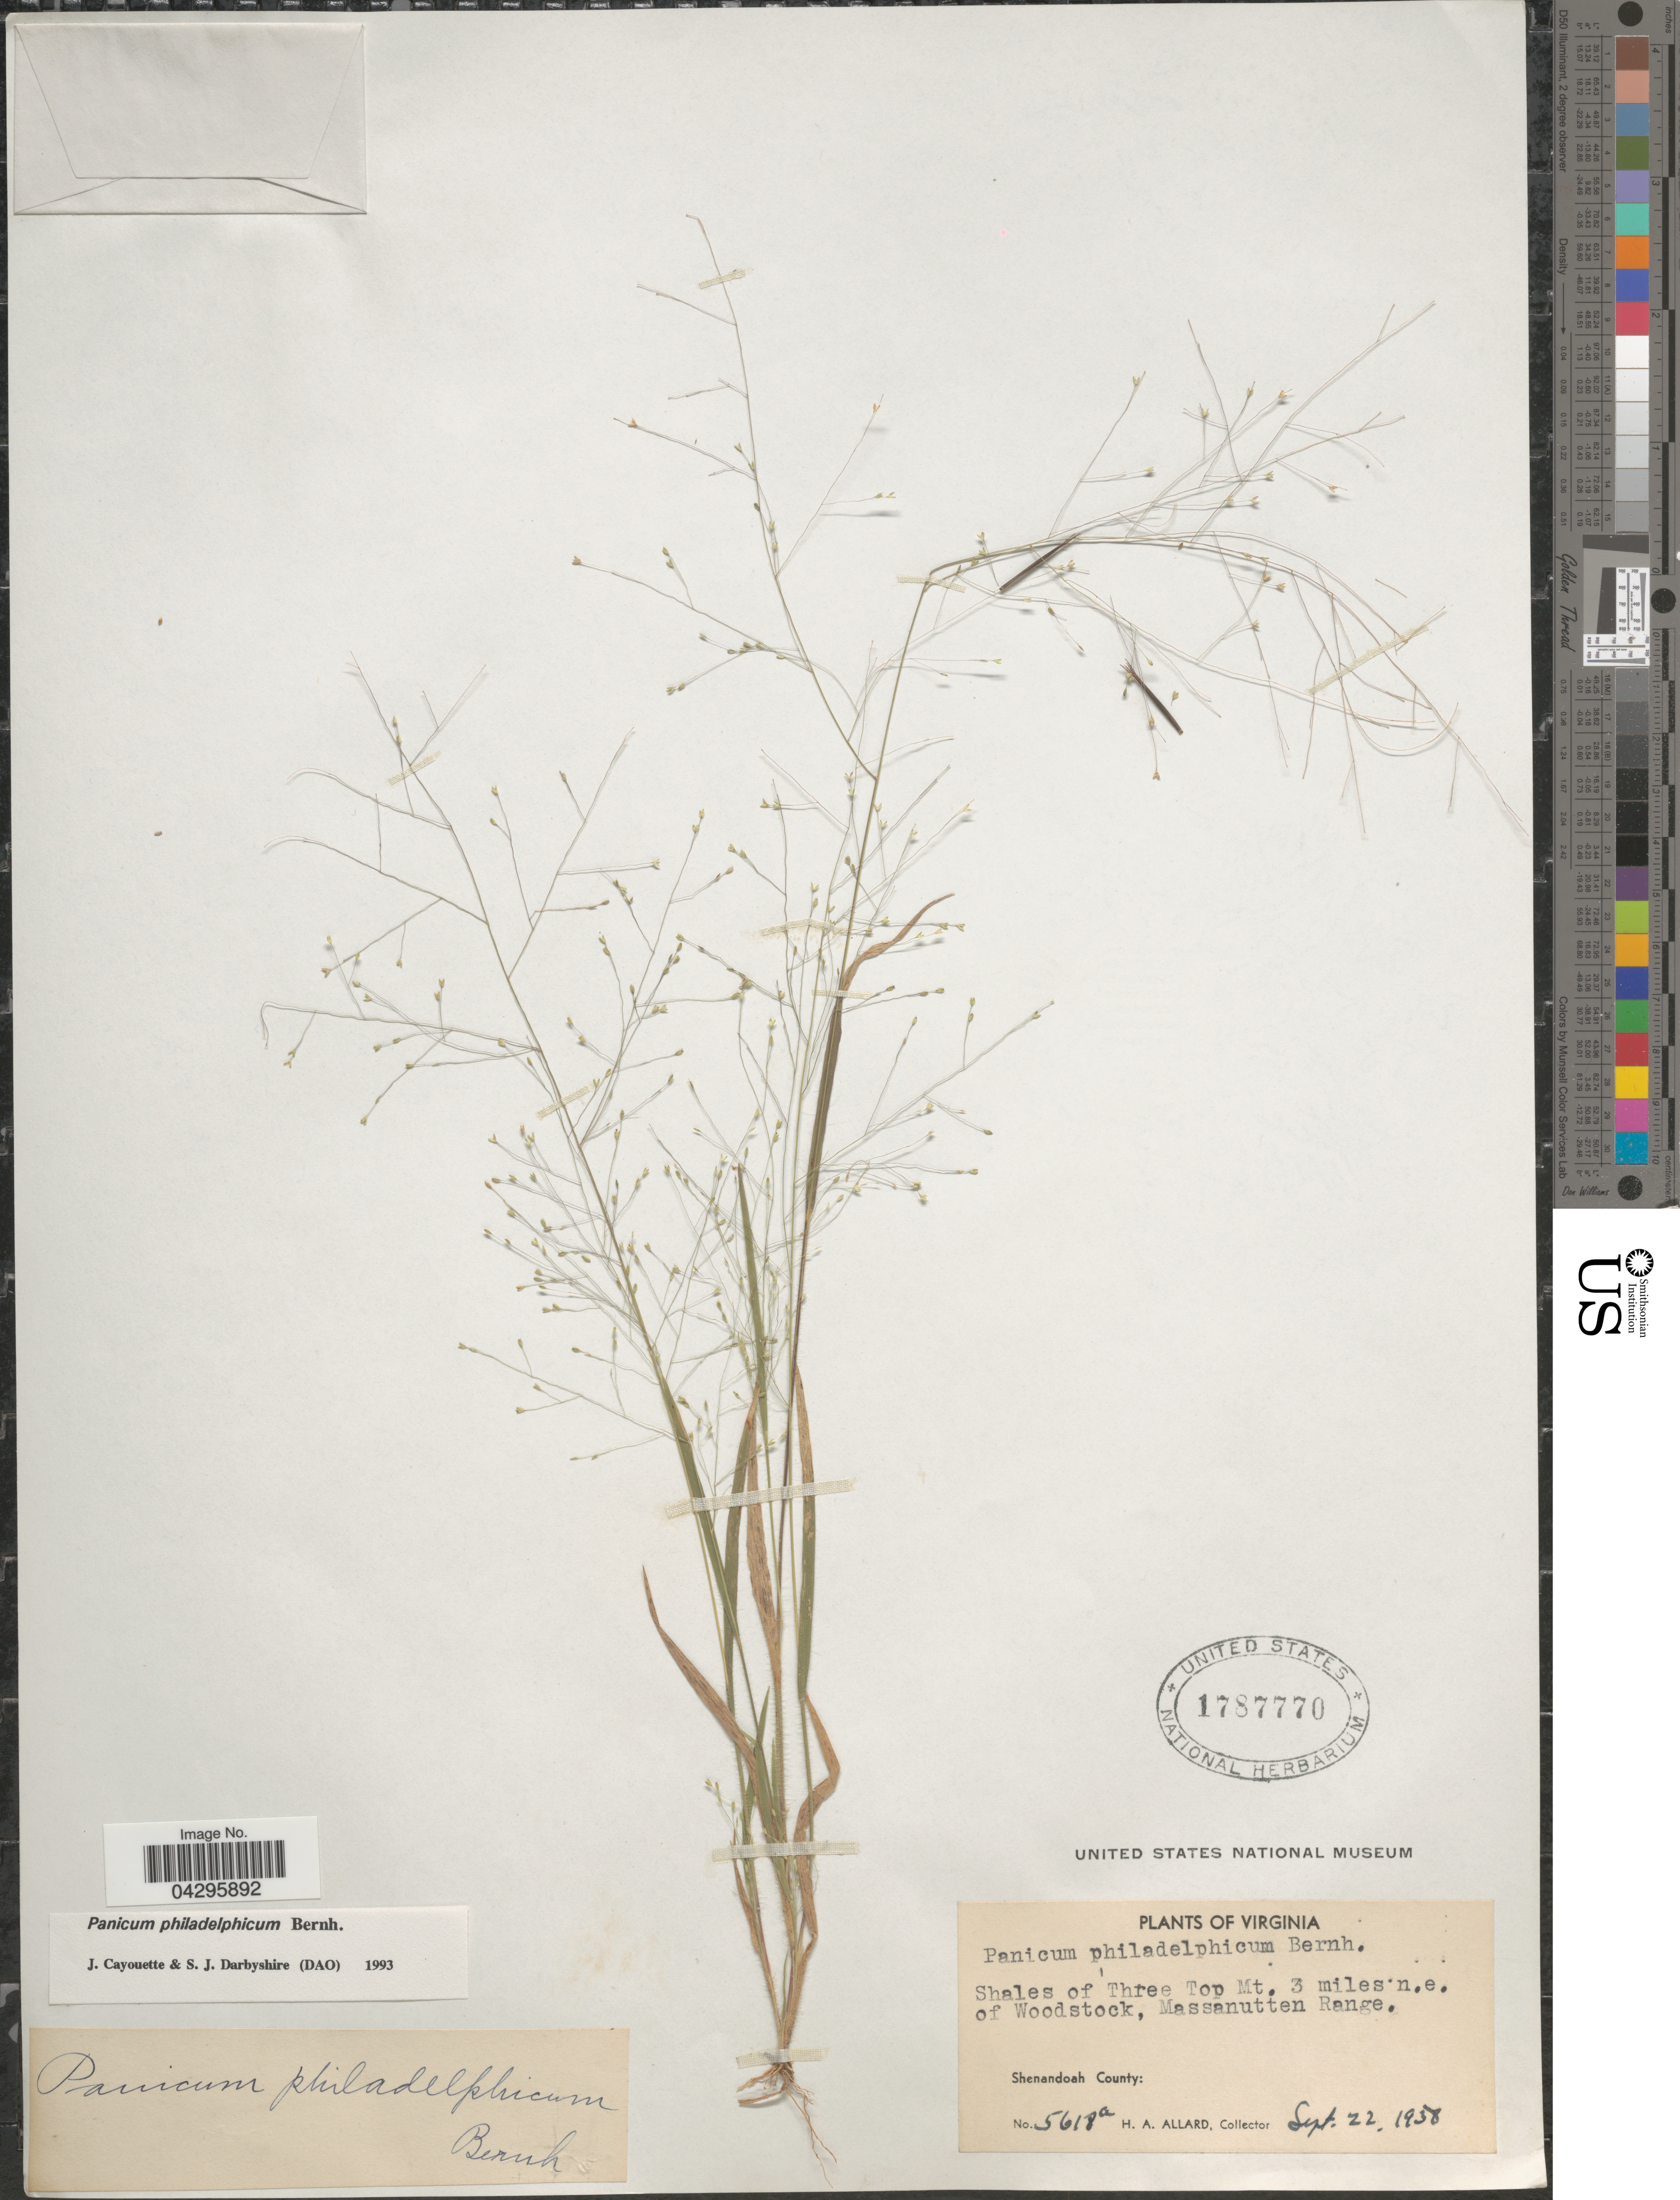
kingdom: Plantae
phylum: Tracheophyta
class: Liliopsida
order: Poales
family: Poaceae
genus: Panicum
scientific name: Panicum philadelphicum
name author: Bernh. ex Trin.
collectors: H. A. Allard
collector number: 5618a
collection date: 1938-09-22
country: United States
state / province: Virginia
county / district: Shenandoah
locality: Shales of Three Top Mt. 3 miles n.e. of Woodstock, Massanutten Range. Shenandoah County.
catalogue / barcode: US 1787770